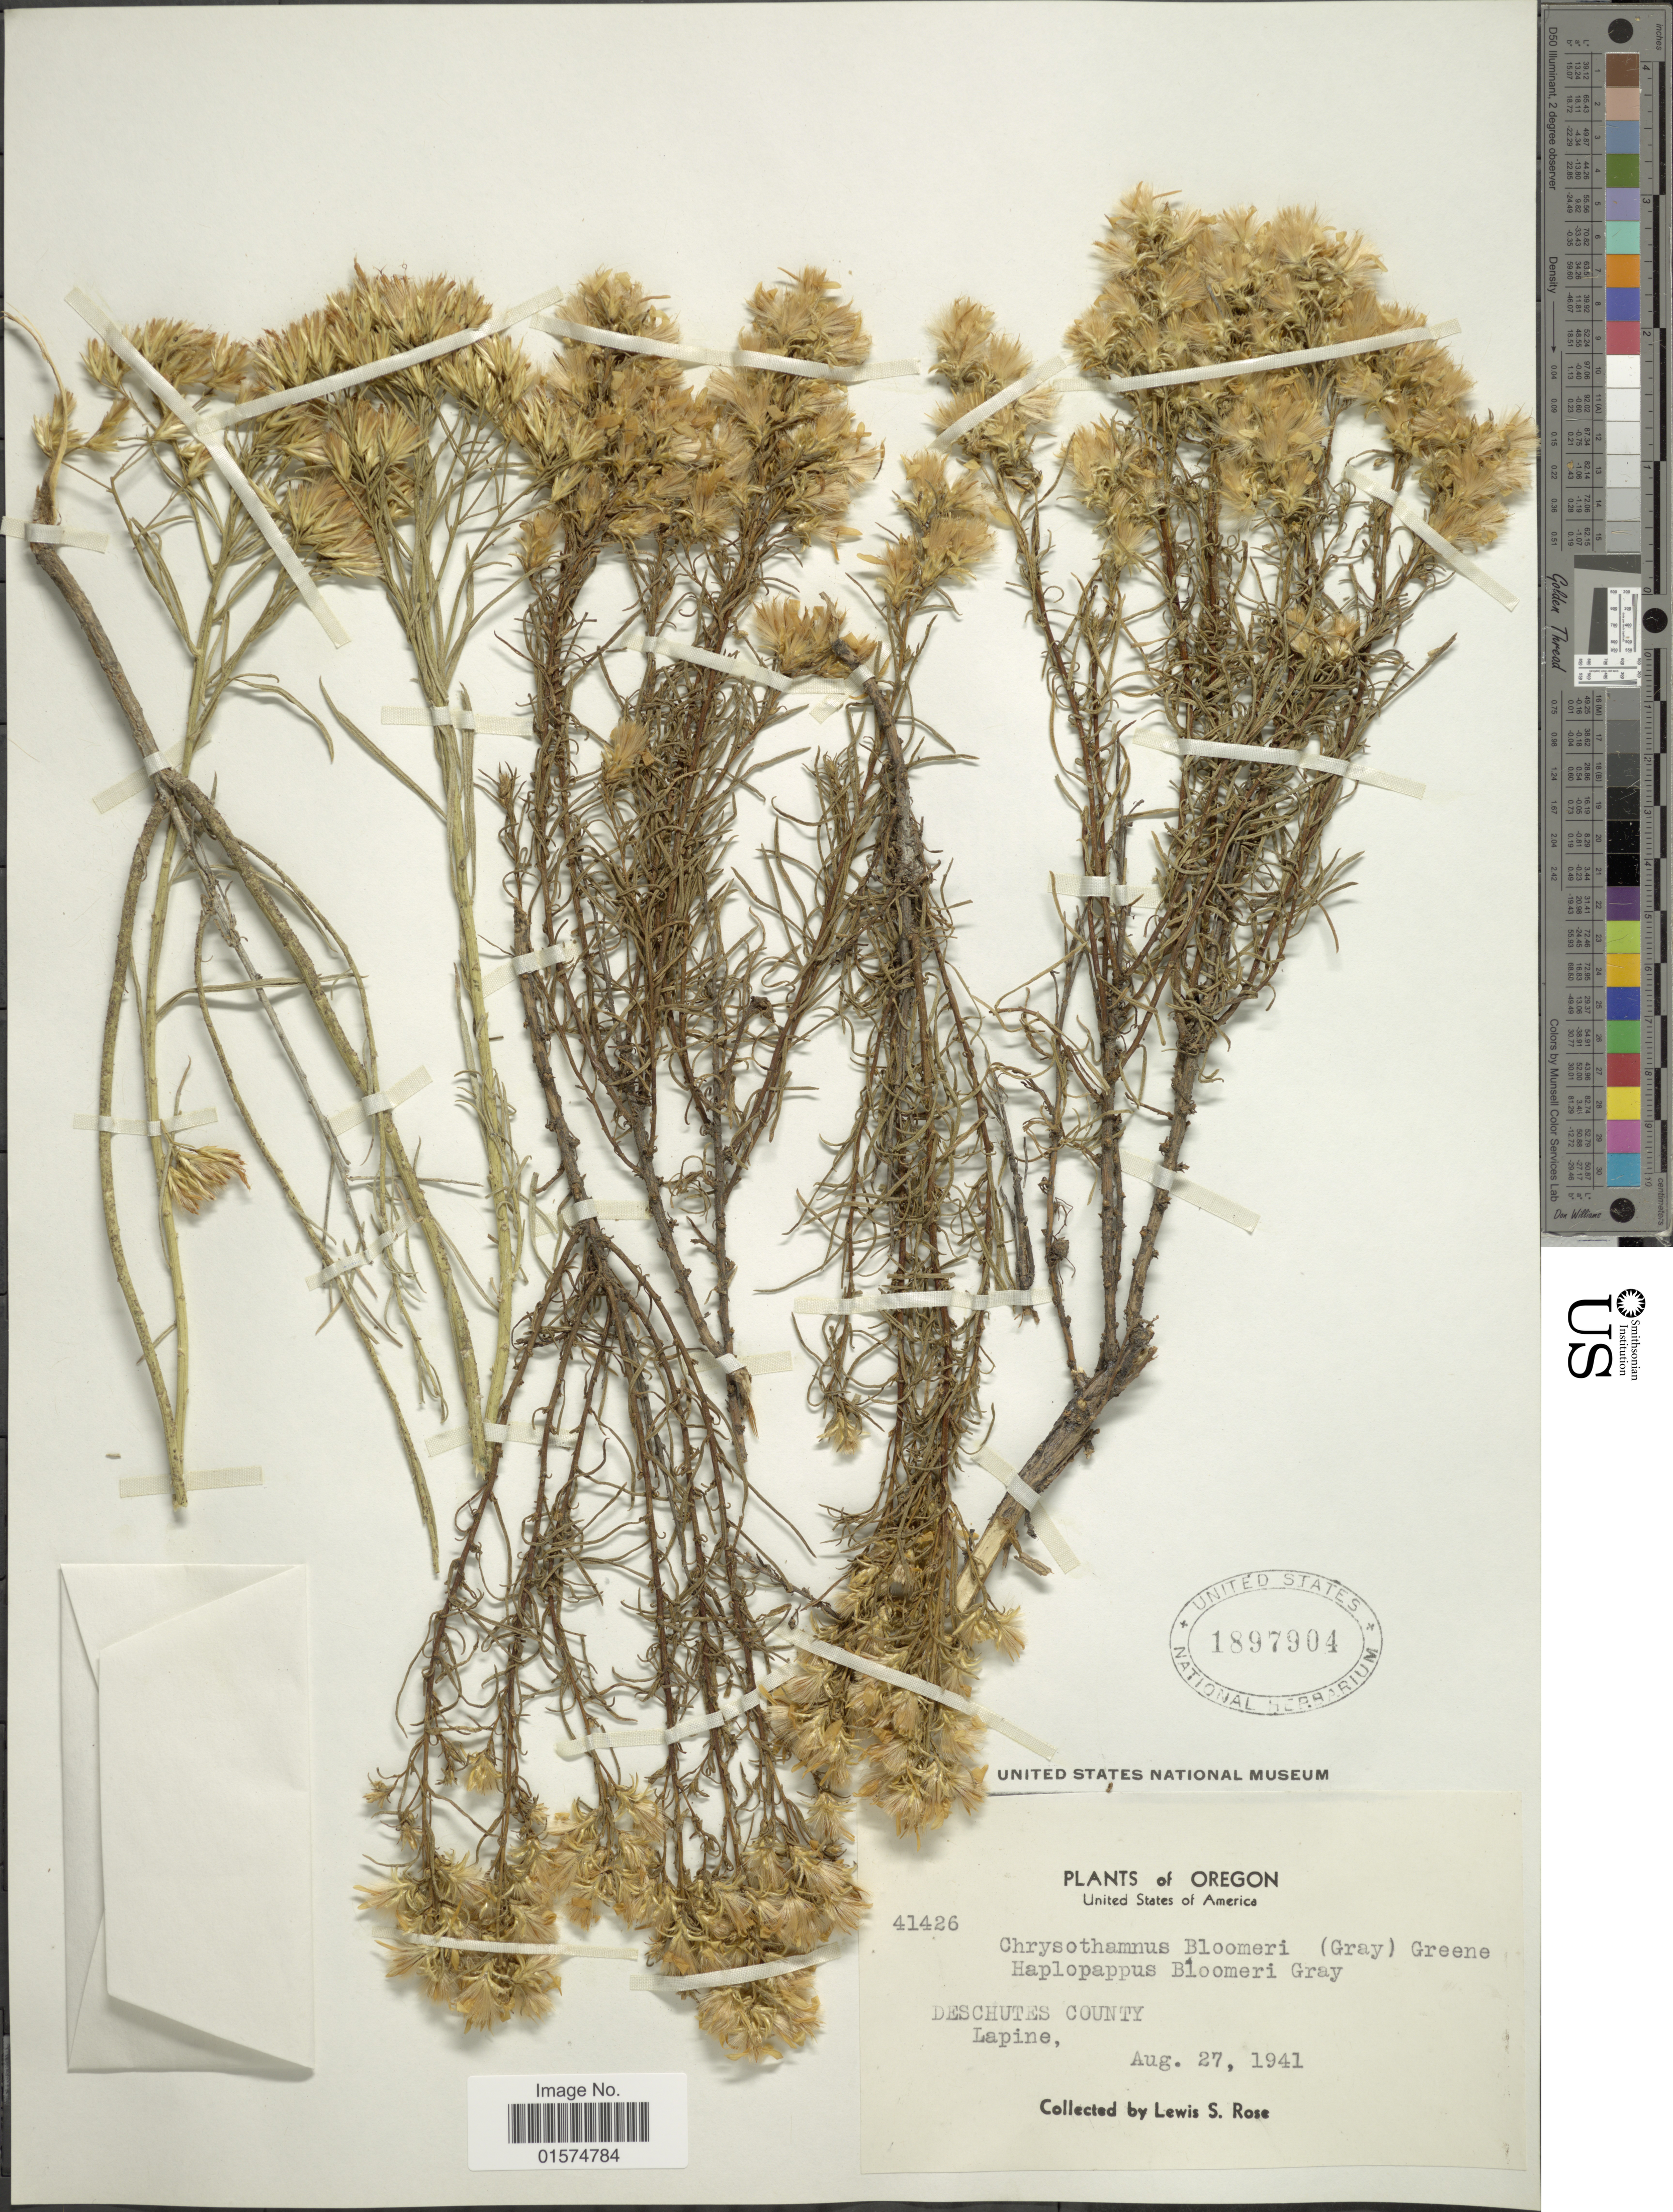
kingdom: Plantae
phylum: Tracheophyta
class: Magnoliopsida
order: Asterales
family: Asteraceae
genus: Ericameria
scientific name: Ericameria bloomeri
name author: (A. Gray) J.F. Macbr.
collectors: L. S. Rose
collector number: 41426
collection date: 1941-08-27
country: United States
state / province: Oregon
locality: Deschutes County, Lapine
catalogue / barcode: US 1897904